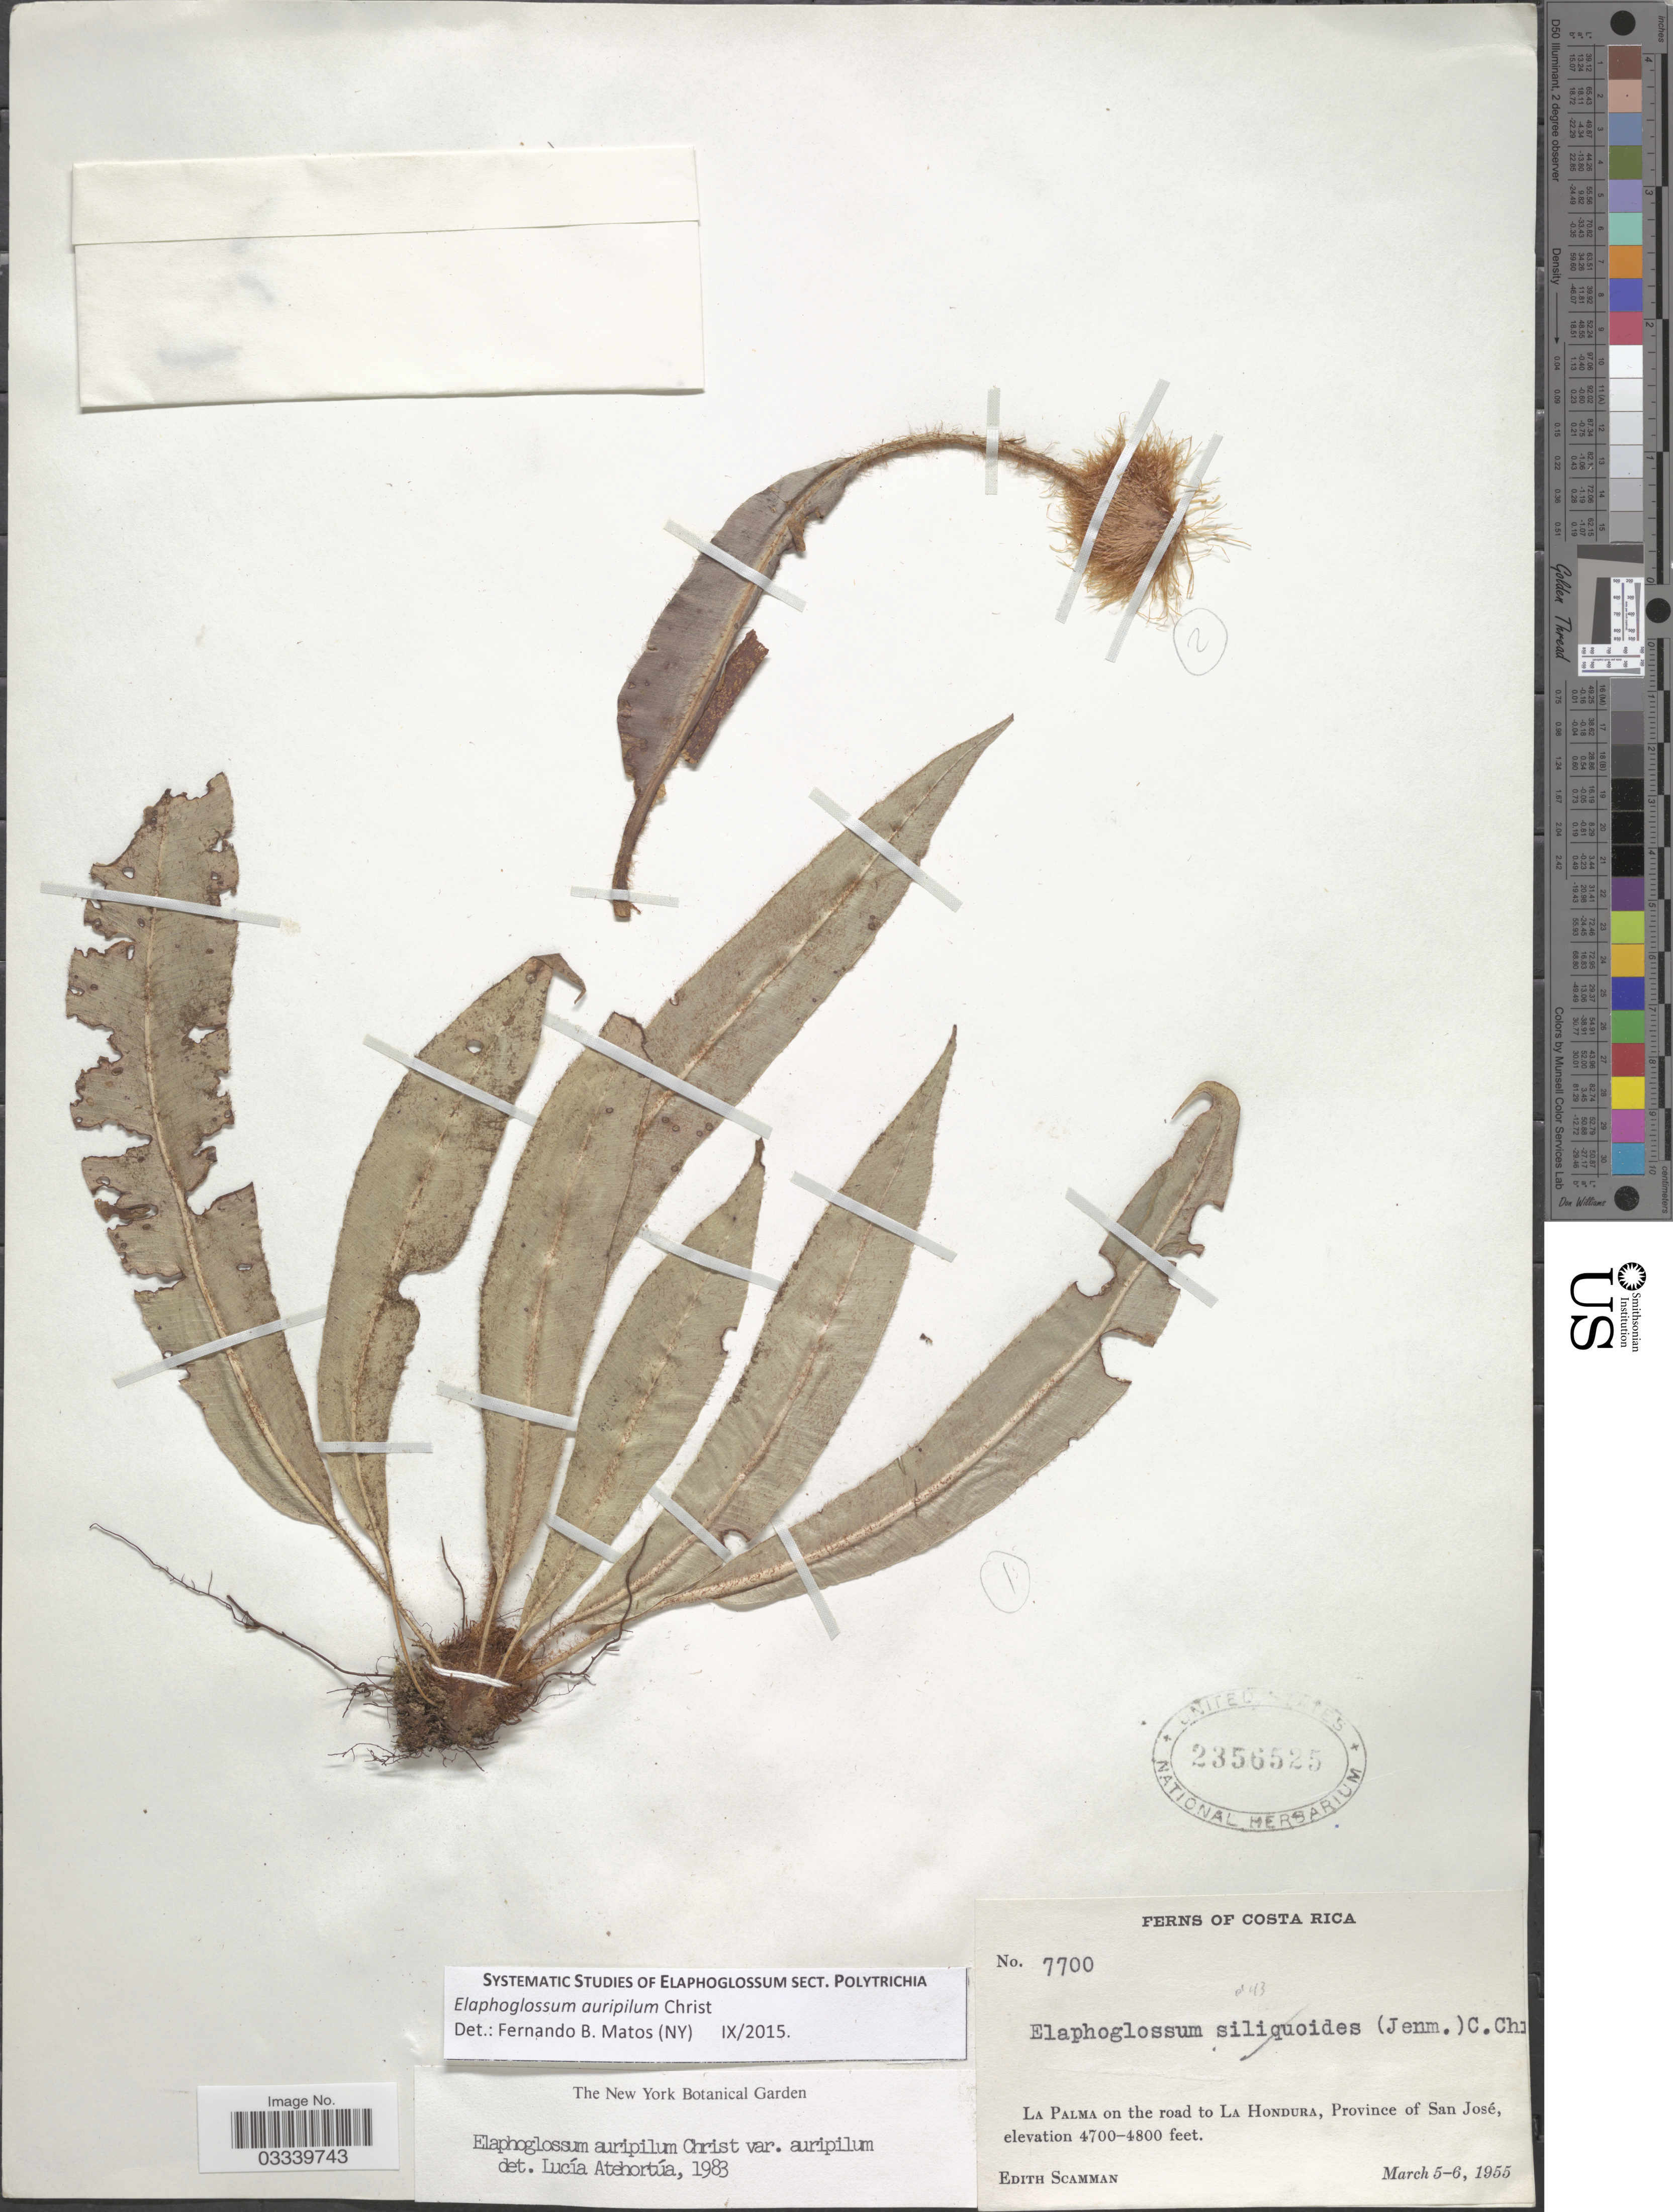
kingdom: Plantae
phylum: Tracheophyta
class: Polypodiopsida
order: Polypodiales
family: Dryopteridaceae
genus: Elaphoglossum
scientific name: Elaphoglossum auripilum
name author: Christ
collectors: E. Scamman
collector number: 7700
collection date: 1955-03-05/1955-03-06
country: Costa Rica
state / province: San José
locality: La Palma on the road to La Hondura.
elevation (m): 1433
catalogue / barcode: US 2356525